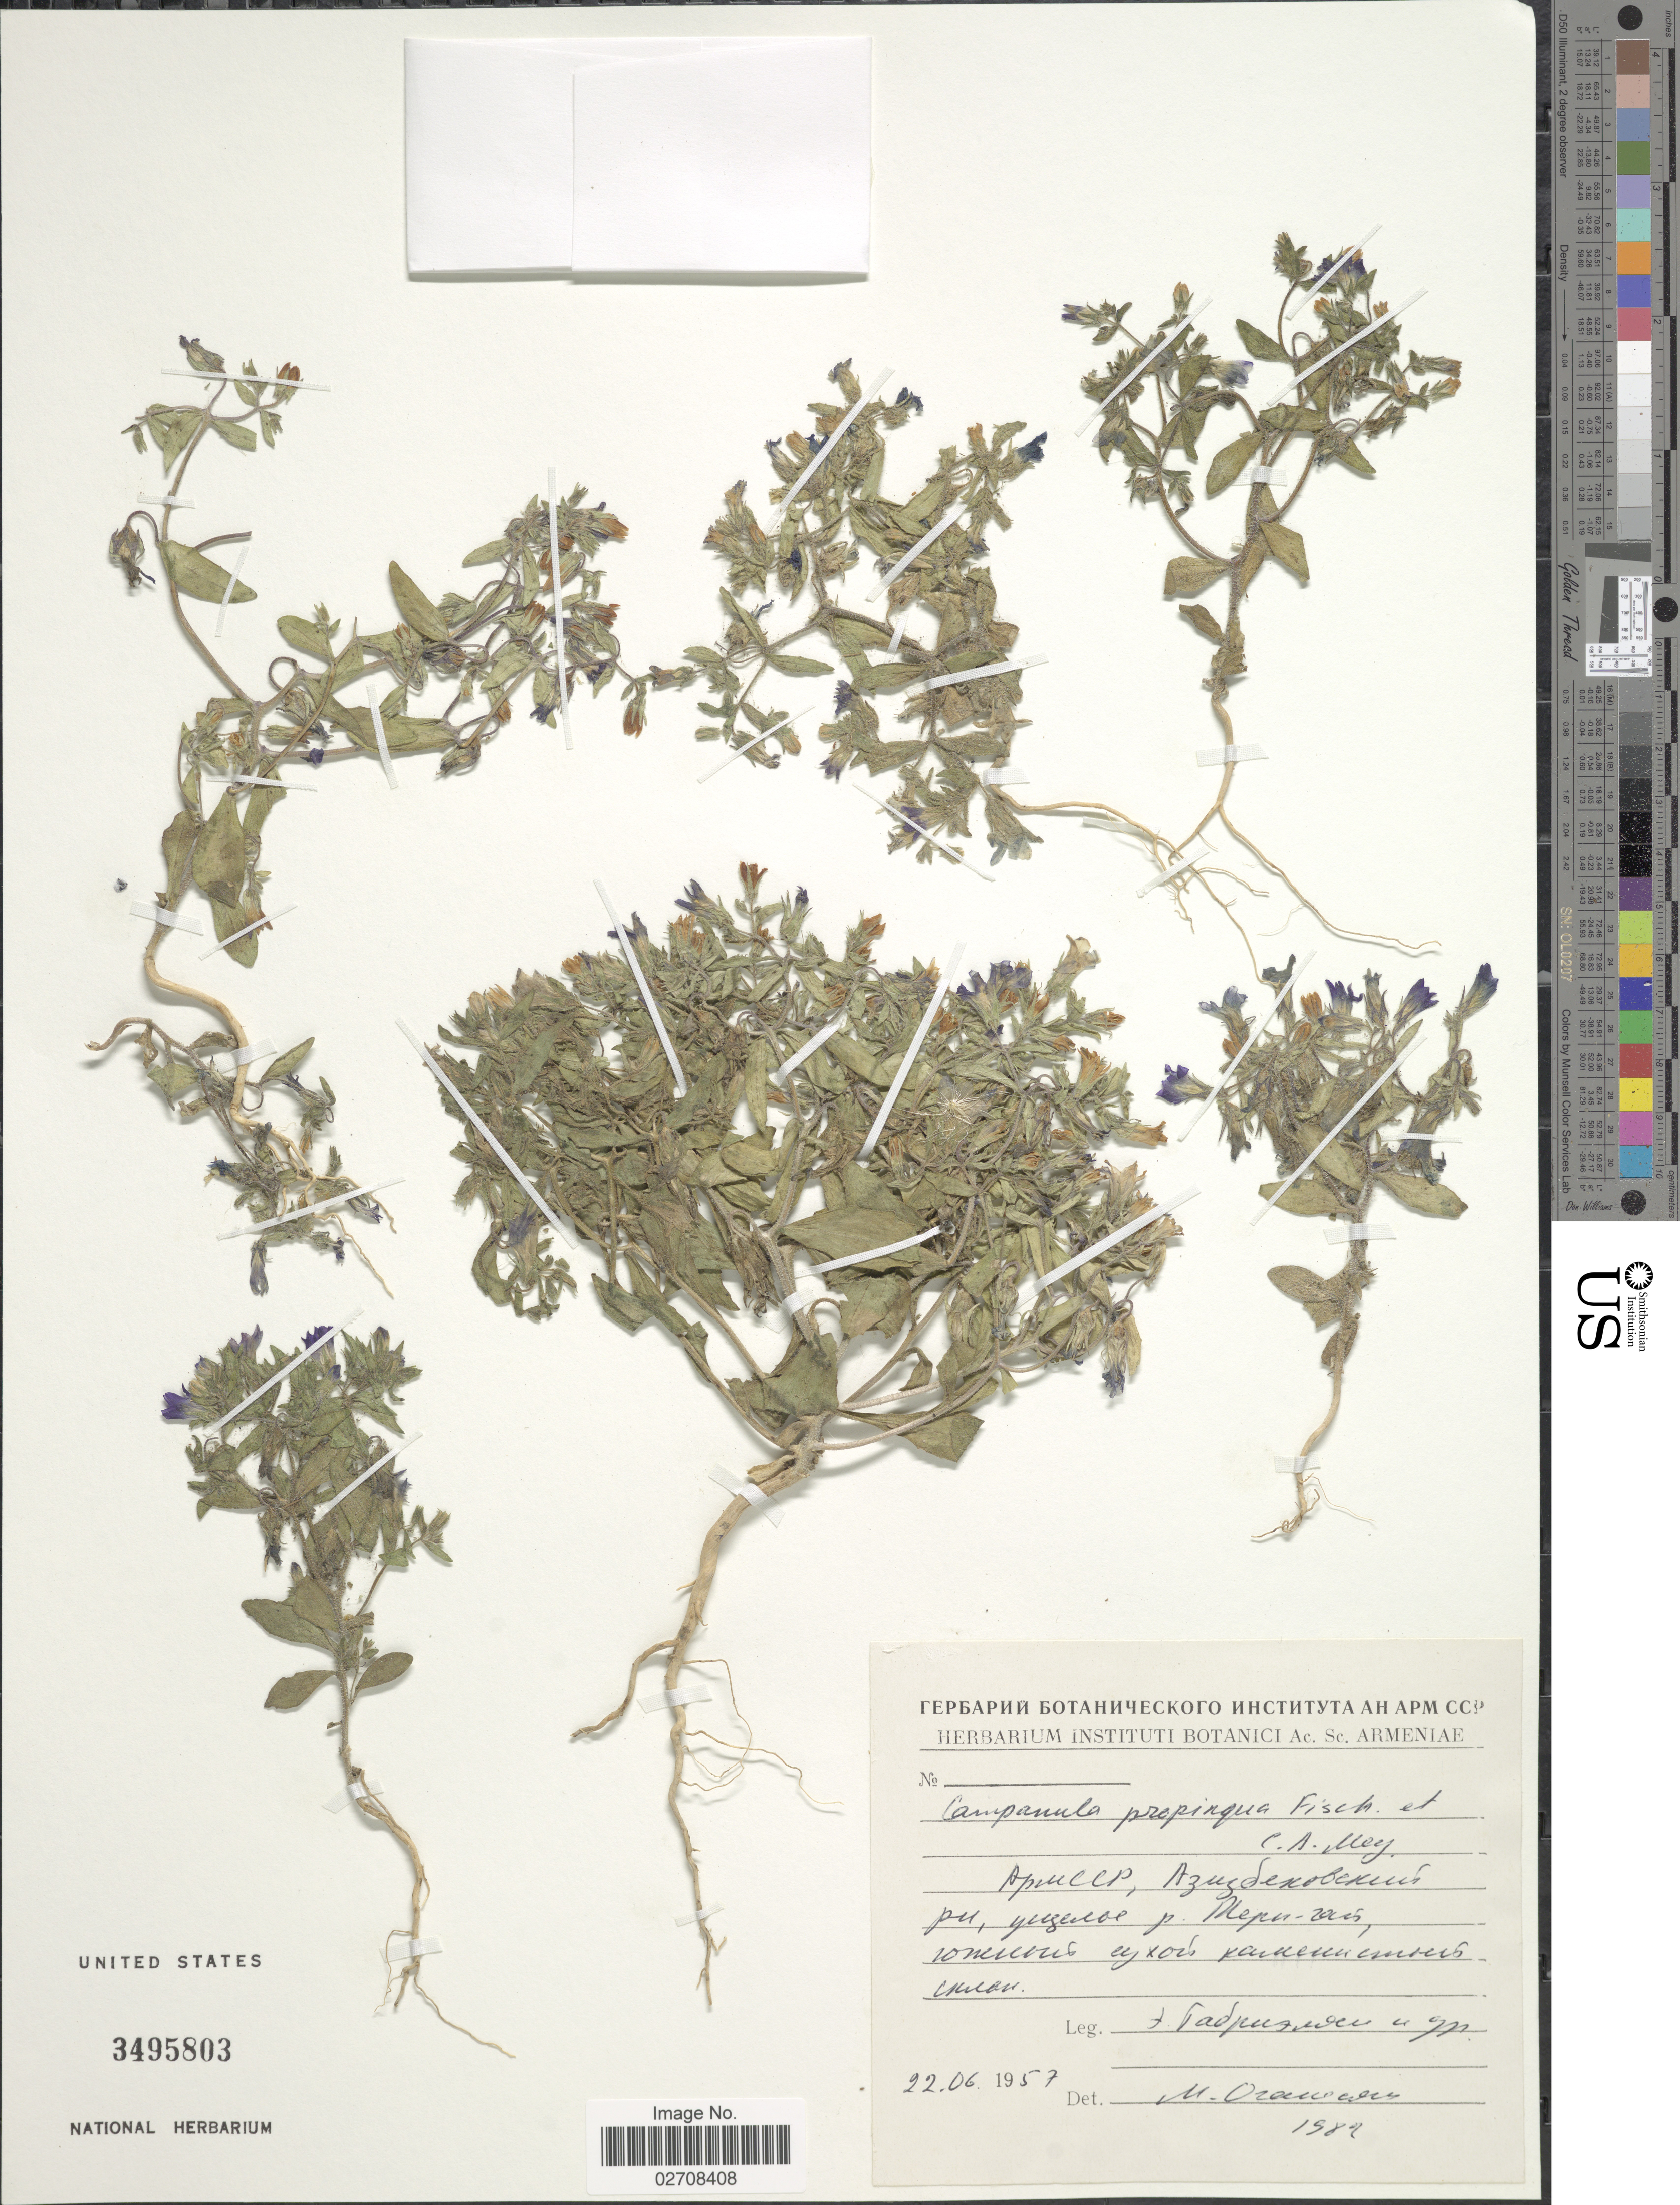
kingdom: Plantae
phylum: Tracheophyta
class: Magnoliopsida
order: Asterales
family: Campanulaceae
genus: Campanula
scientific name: Campanula propinqua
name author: Fisch. & C.A. Mey.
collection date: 1957-06-22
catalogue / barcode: US 3495803